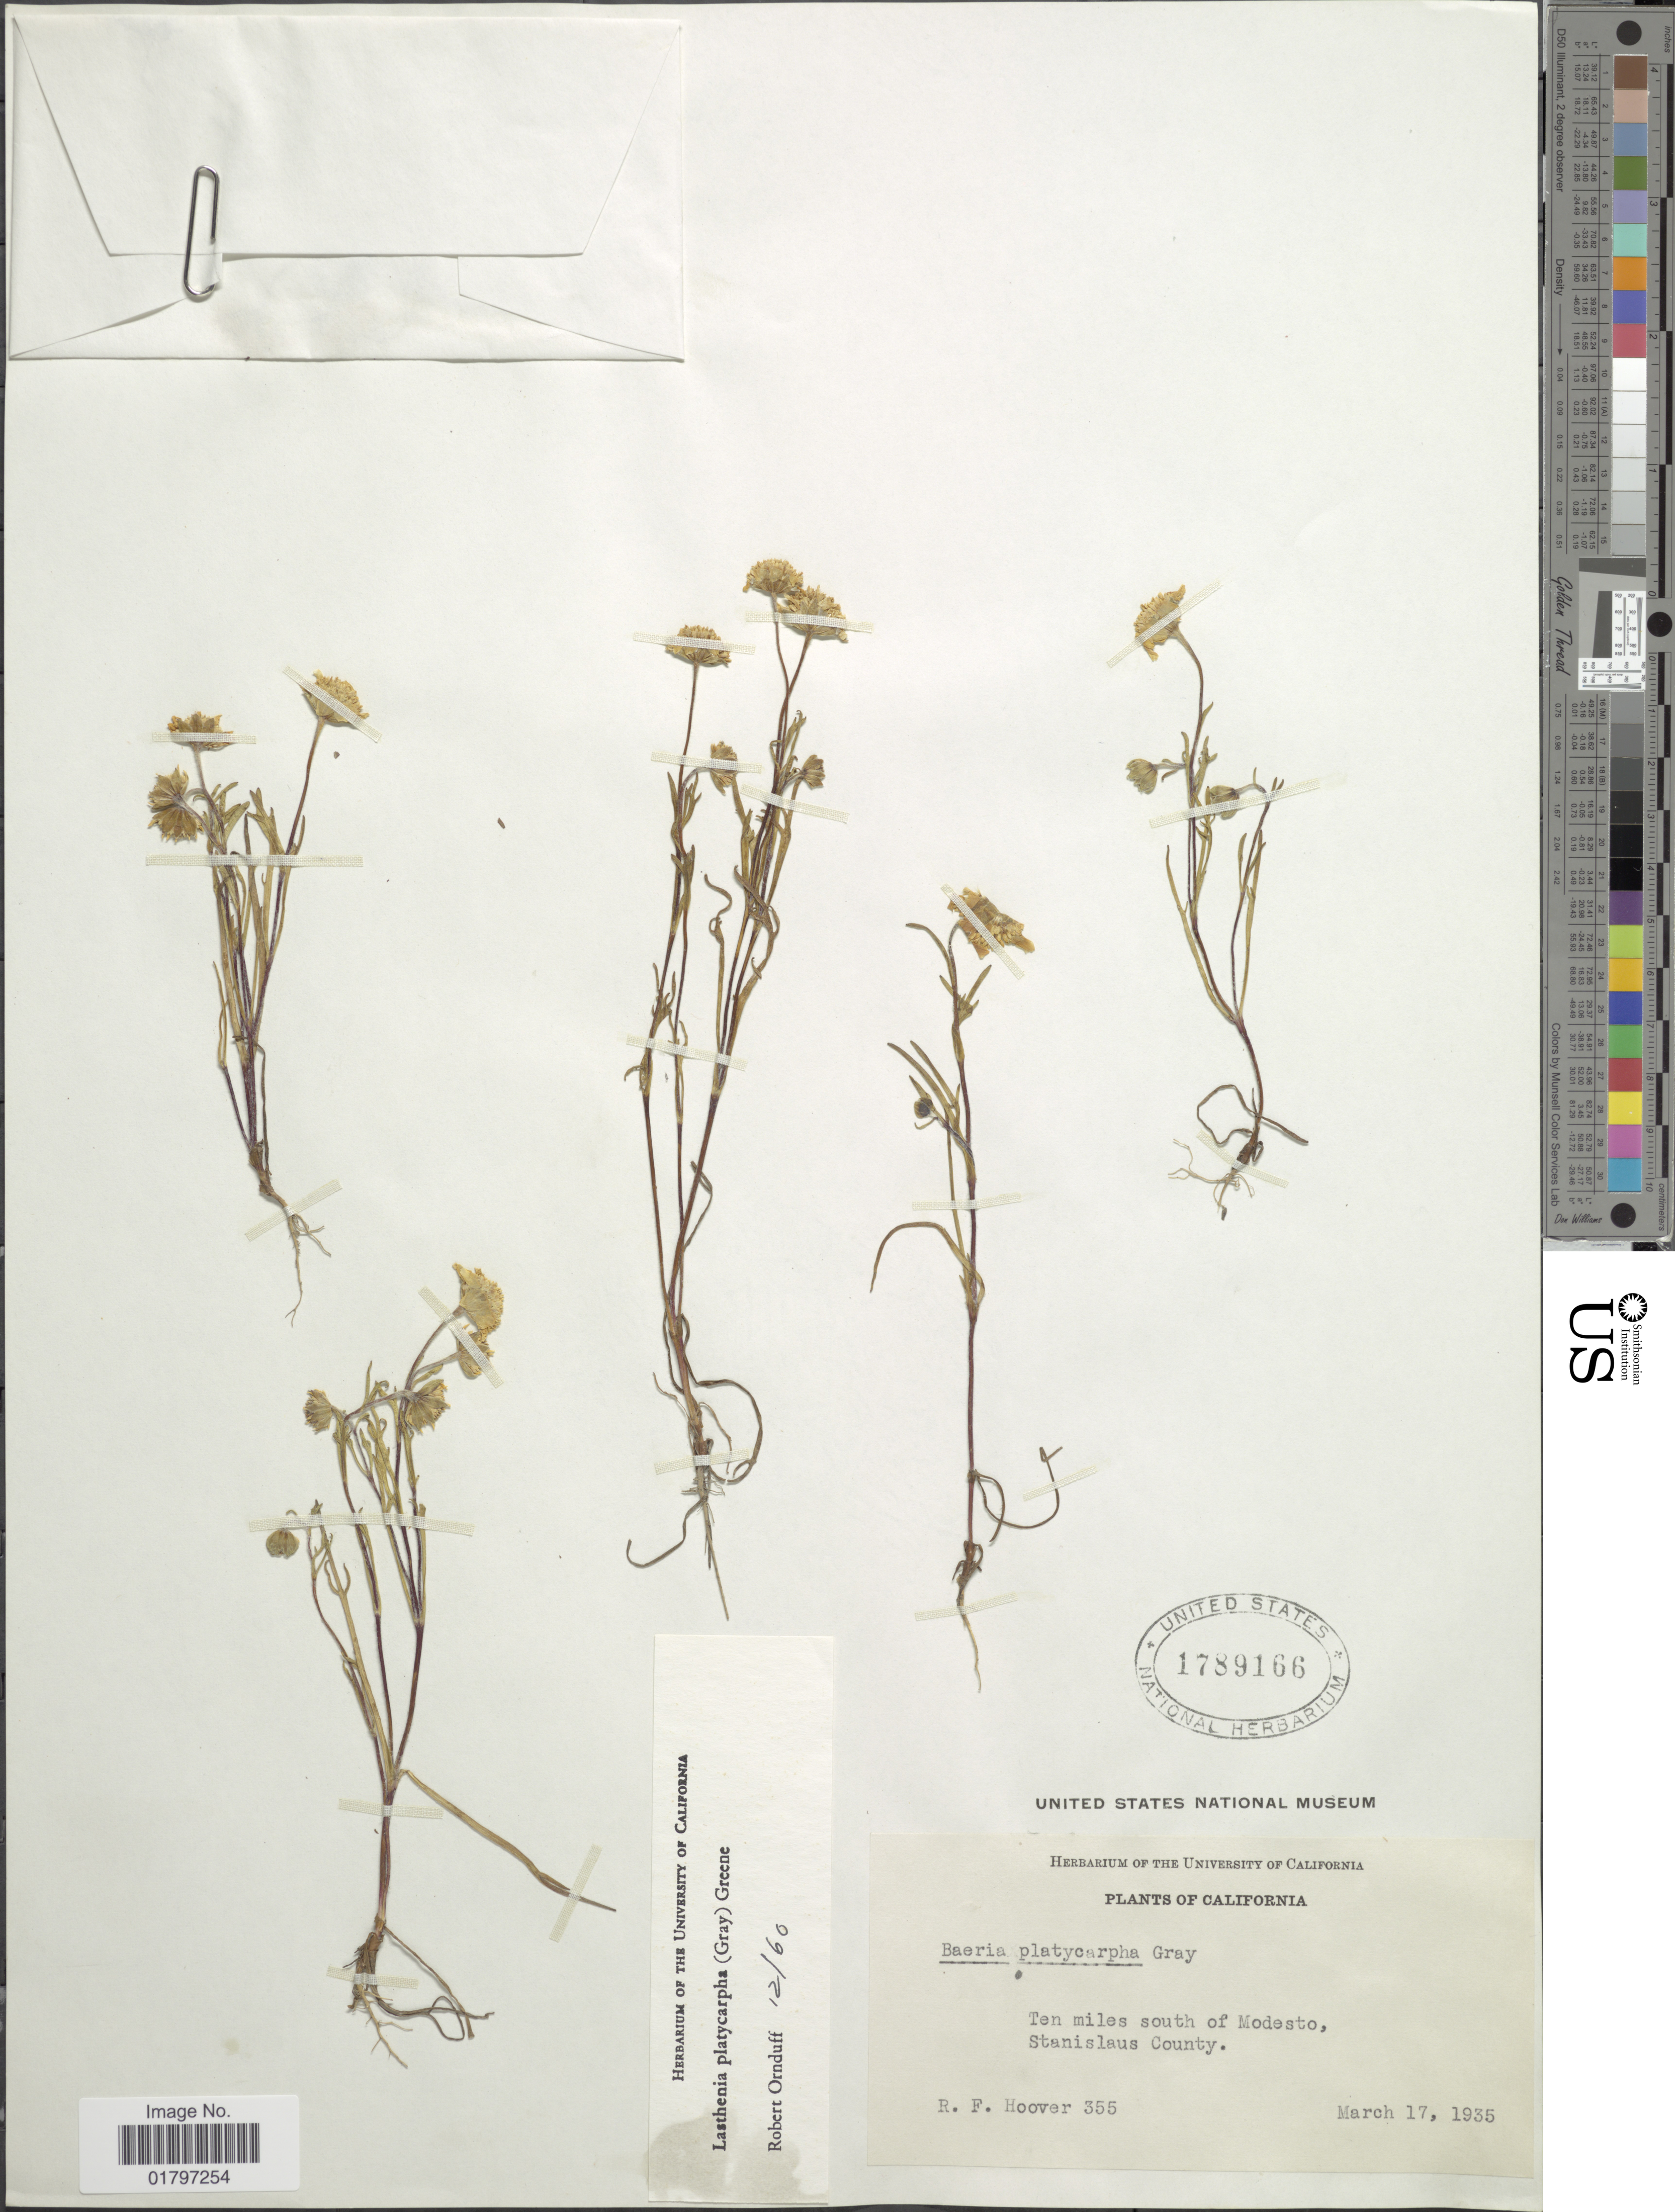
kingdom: Plantae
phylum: Tracheophyta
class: Magnoliopsida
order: Asterales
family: Asteraceae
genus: Lasthenia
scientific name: Lasthenia platycarpha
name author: (A. Gray) Greene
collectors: R. F. Hoover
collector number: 355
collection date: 1935-03-17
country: United States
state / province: California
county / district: Stanislaus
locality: Ten miles south of Modesto, Stanislaus County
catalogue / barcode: US 1789166